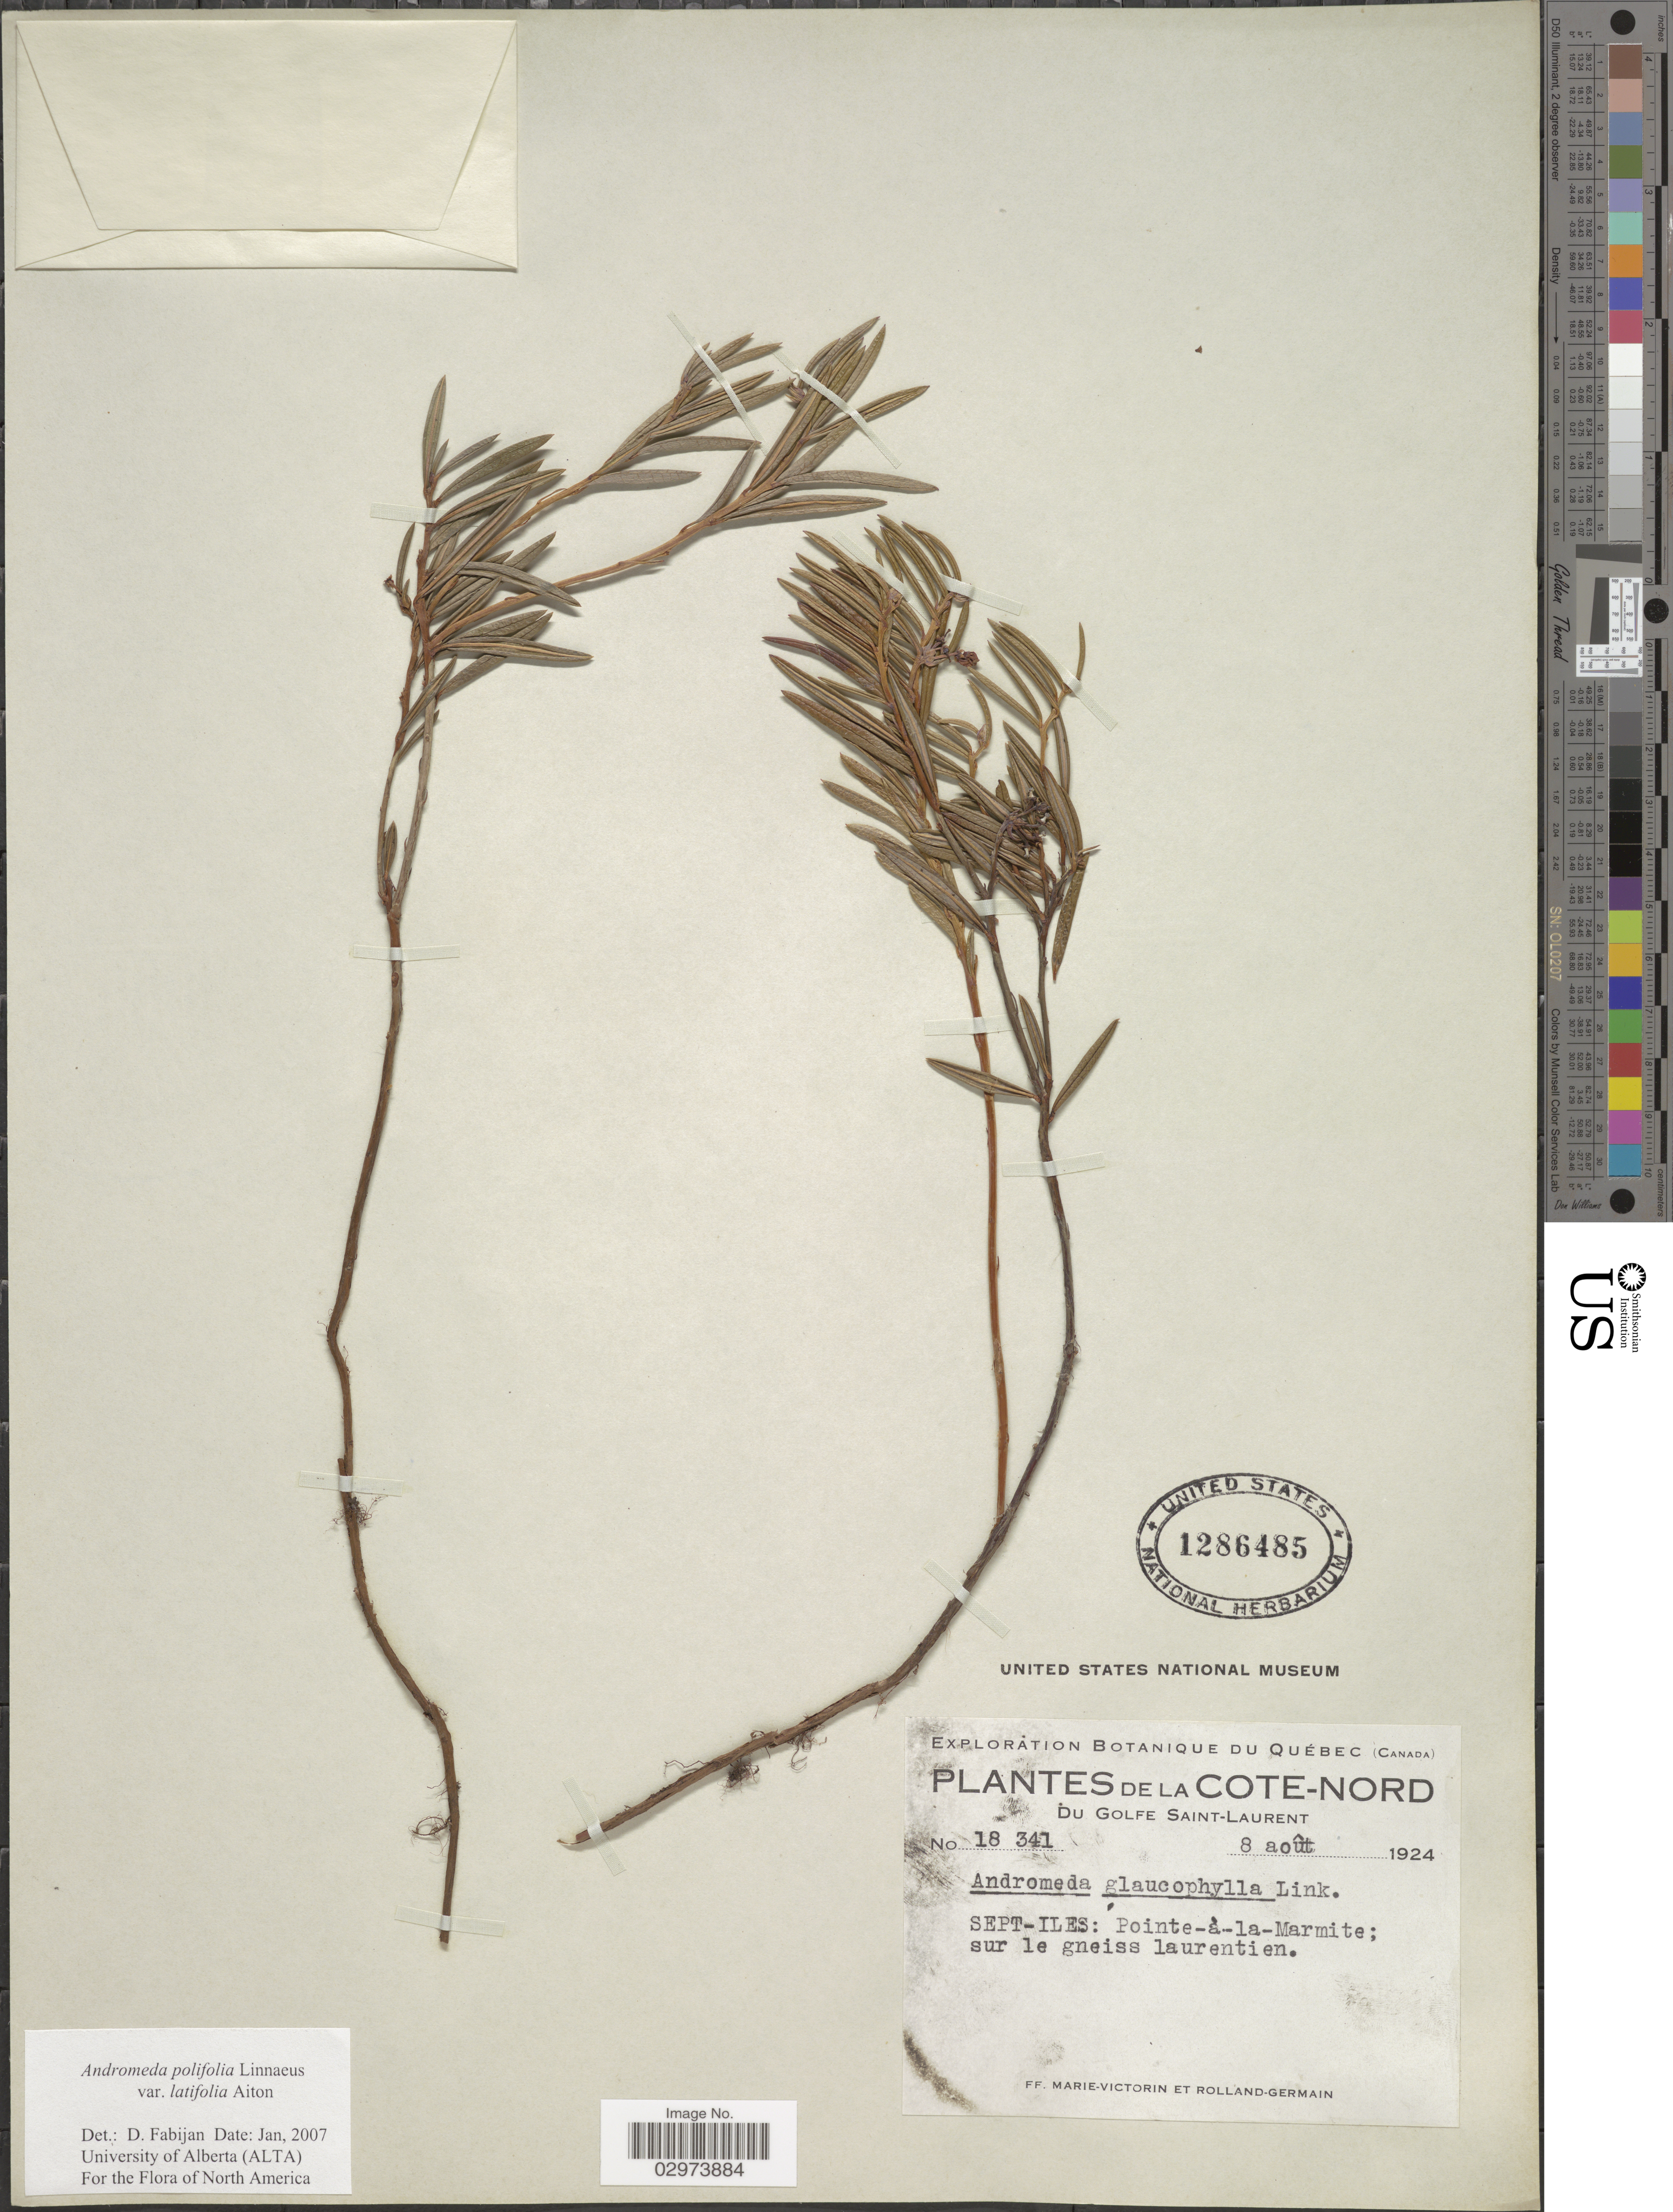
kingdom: Plantae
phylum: Tracheophyta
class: Magnoliopsida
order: Ericales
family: Ericaceae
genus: Andromeda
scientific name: Andromeda polifolia var. latifolia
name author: Aiton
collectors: F. Marie-Victorin & Rolland-Germain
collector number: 18341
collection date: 1924-08-08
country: Canada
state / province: Quebec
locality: Cote-Nord. Du Golfe Saint-Laurent. Sept-Iles: Pointe-à-la-Marmite.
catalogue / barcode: US 1286485